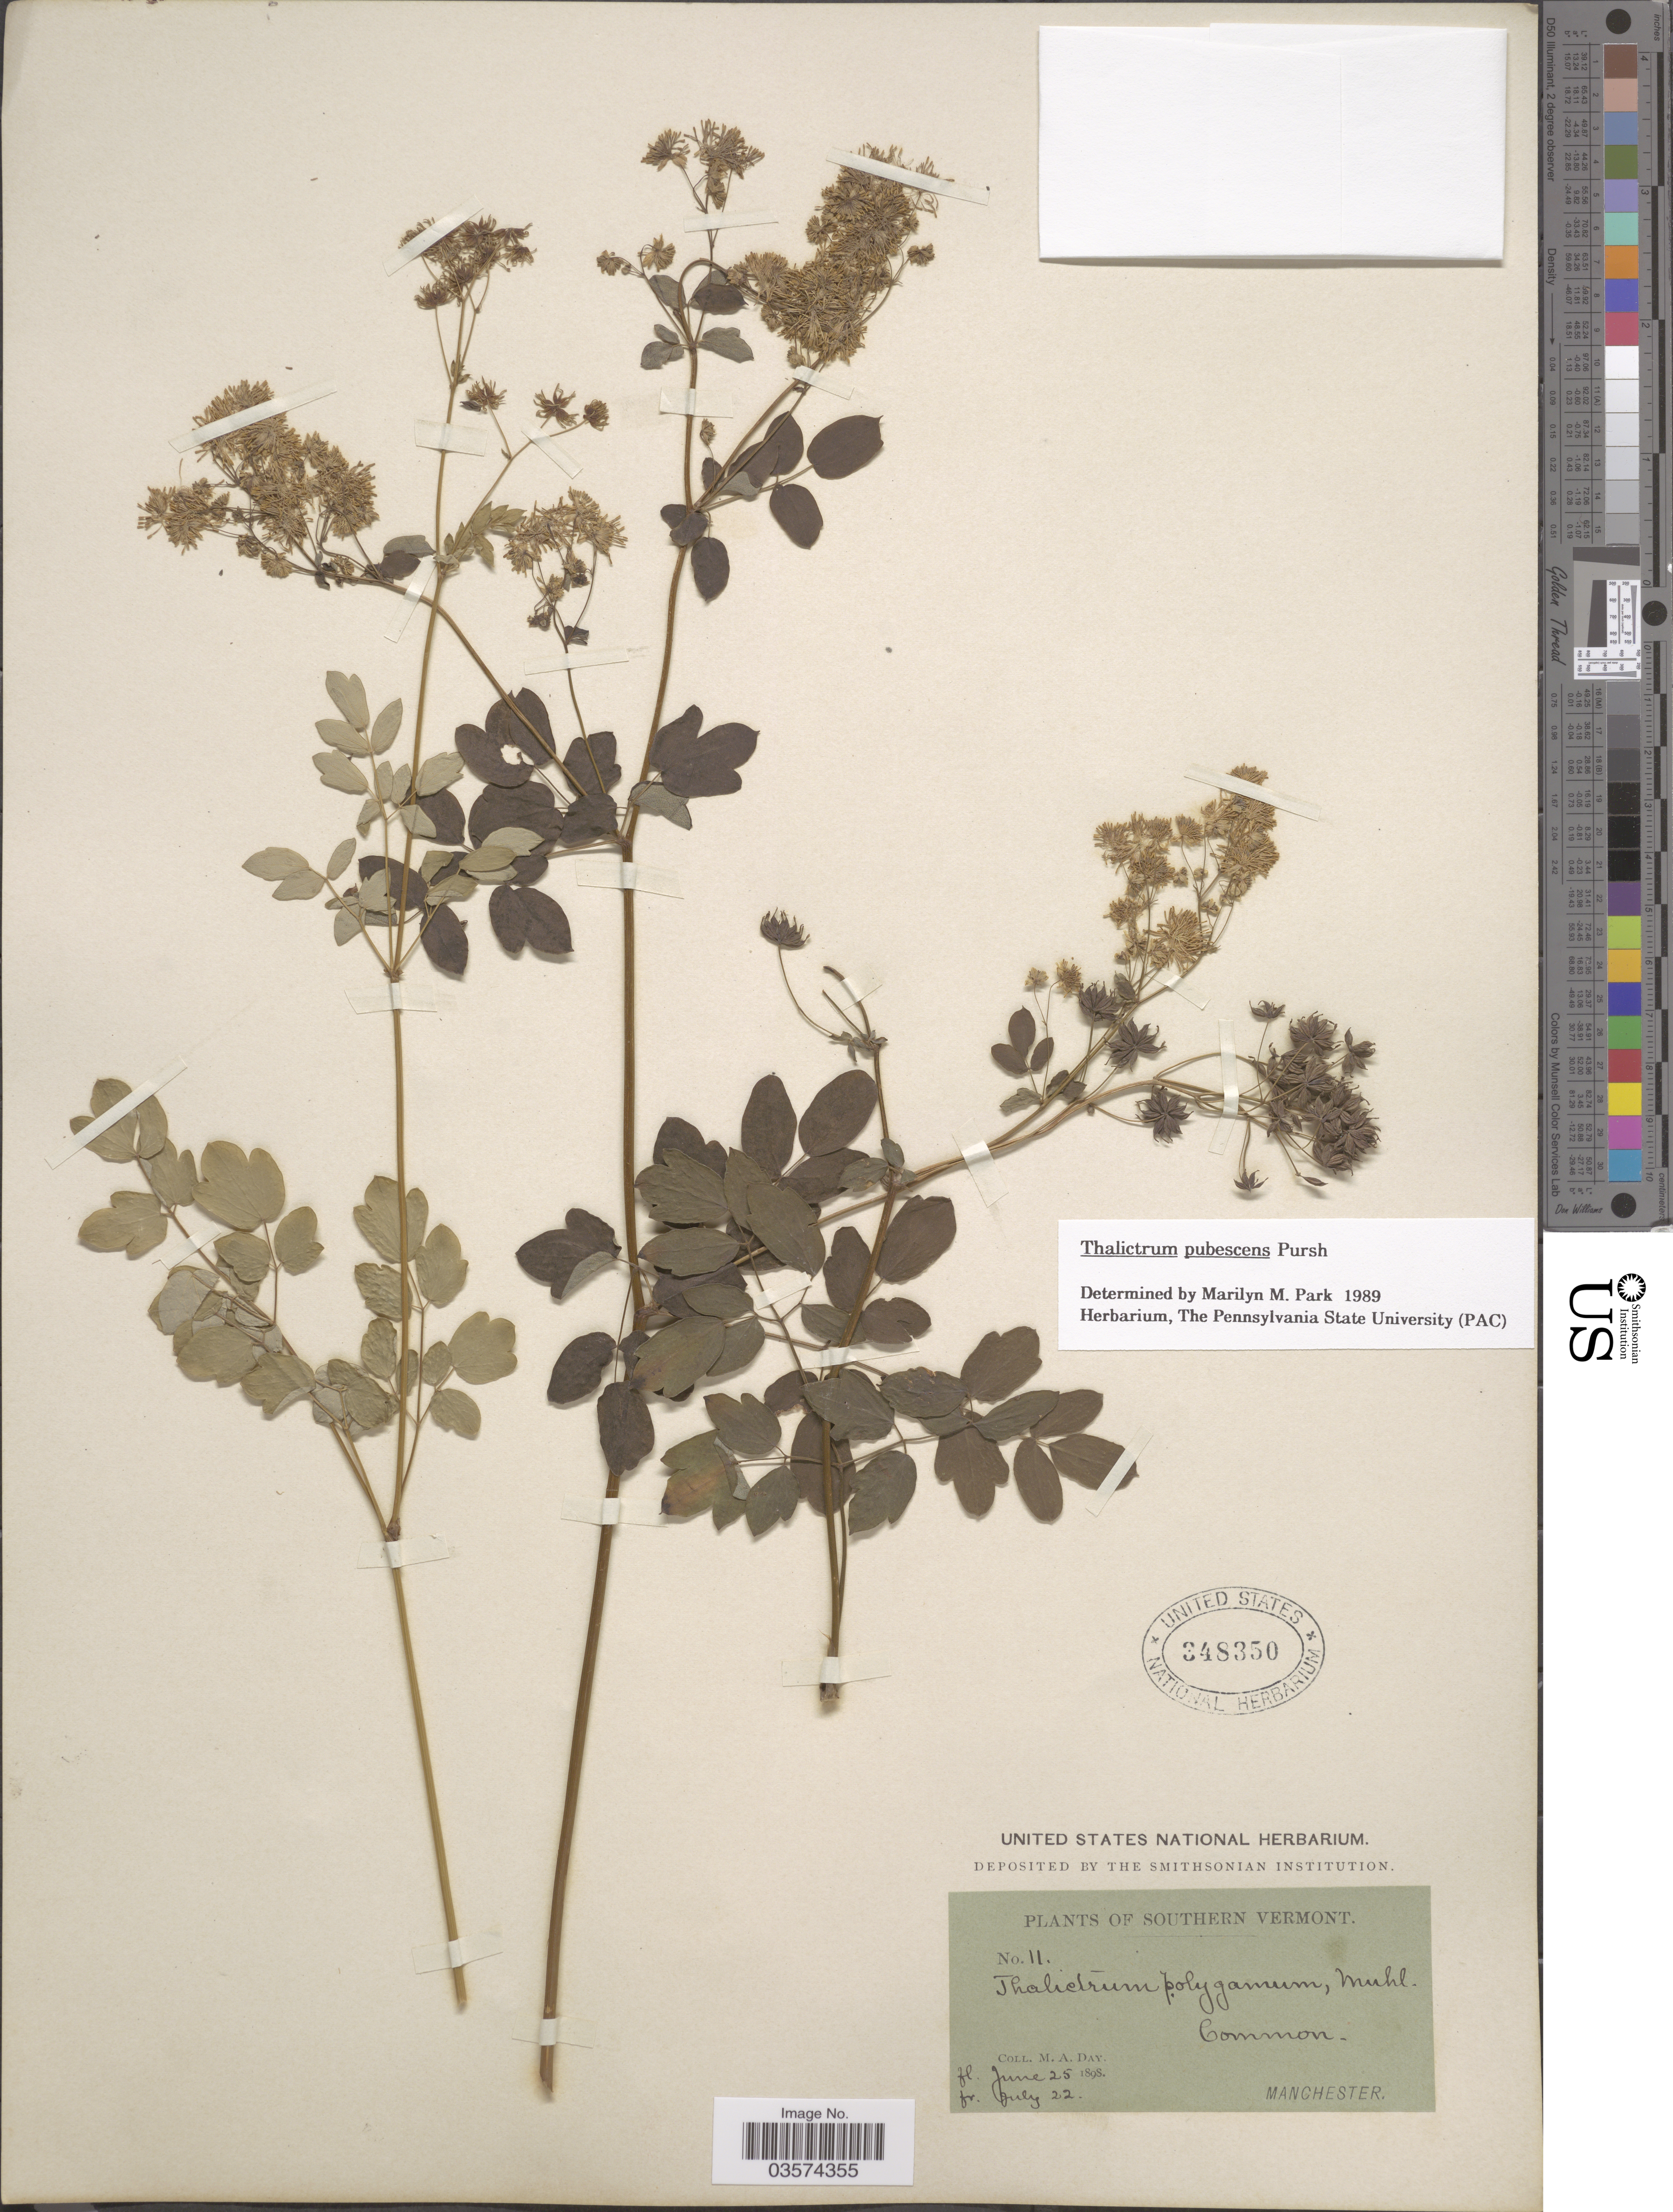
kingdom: Plantae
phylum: Tracheophyta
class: Magnoliopsida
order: Ranunculales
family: Ranunculaceae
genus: Thalictrum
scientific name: Thalictrum pubescens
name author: Pursh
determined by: Park, Marilyn Marqueen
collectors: M. Day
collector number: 11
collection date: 1898-06-25/1898-07-22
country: United States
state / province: Vermont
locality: Southern Vermont. Manchester.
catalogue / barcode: US 348350